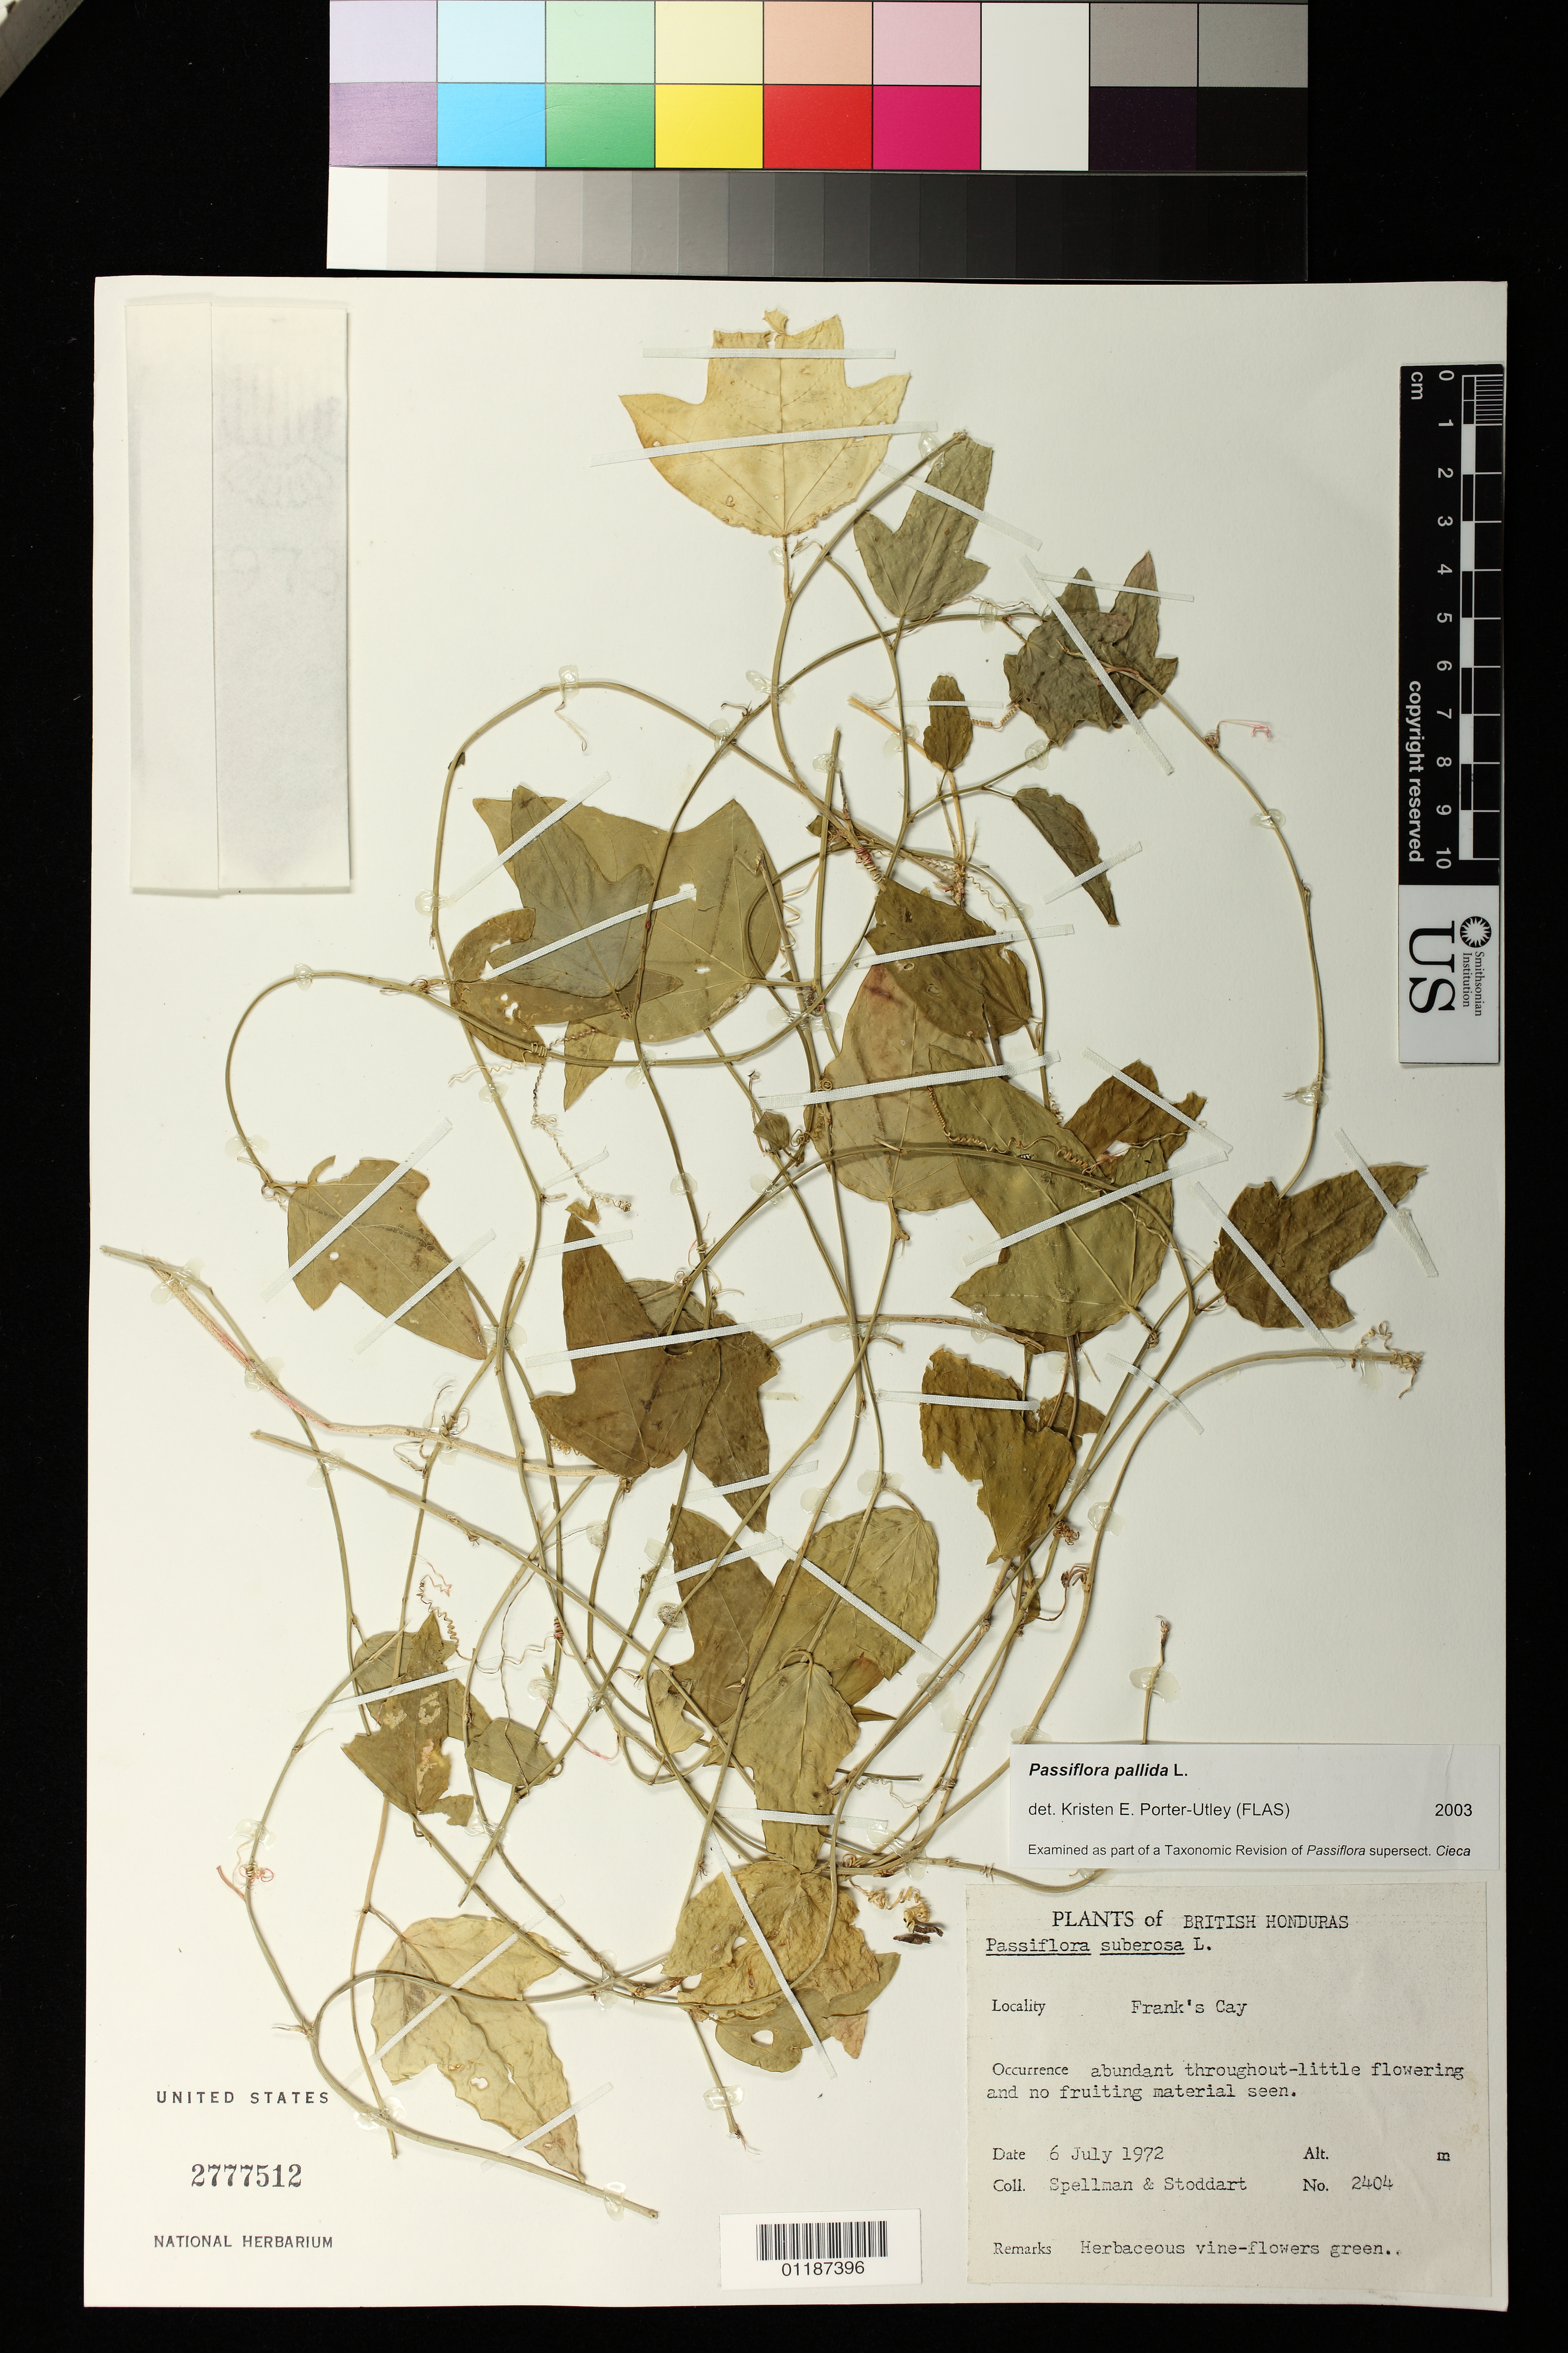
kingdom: Plantae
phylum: Tracheophyta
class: Magnoliopsida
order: Malpighiales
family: Passifloraceae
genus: Passiflora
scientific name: Passiflora pallida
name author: L.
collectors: Spellman, -- & D. R. Stoddart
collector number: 2404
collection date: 1972-07-06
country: Belize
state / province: Toledo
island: Frank's Cay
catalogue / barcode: US 2777512